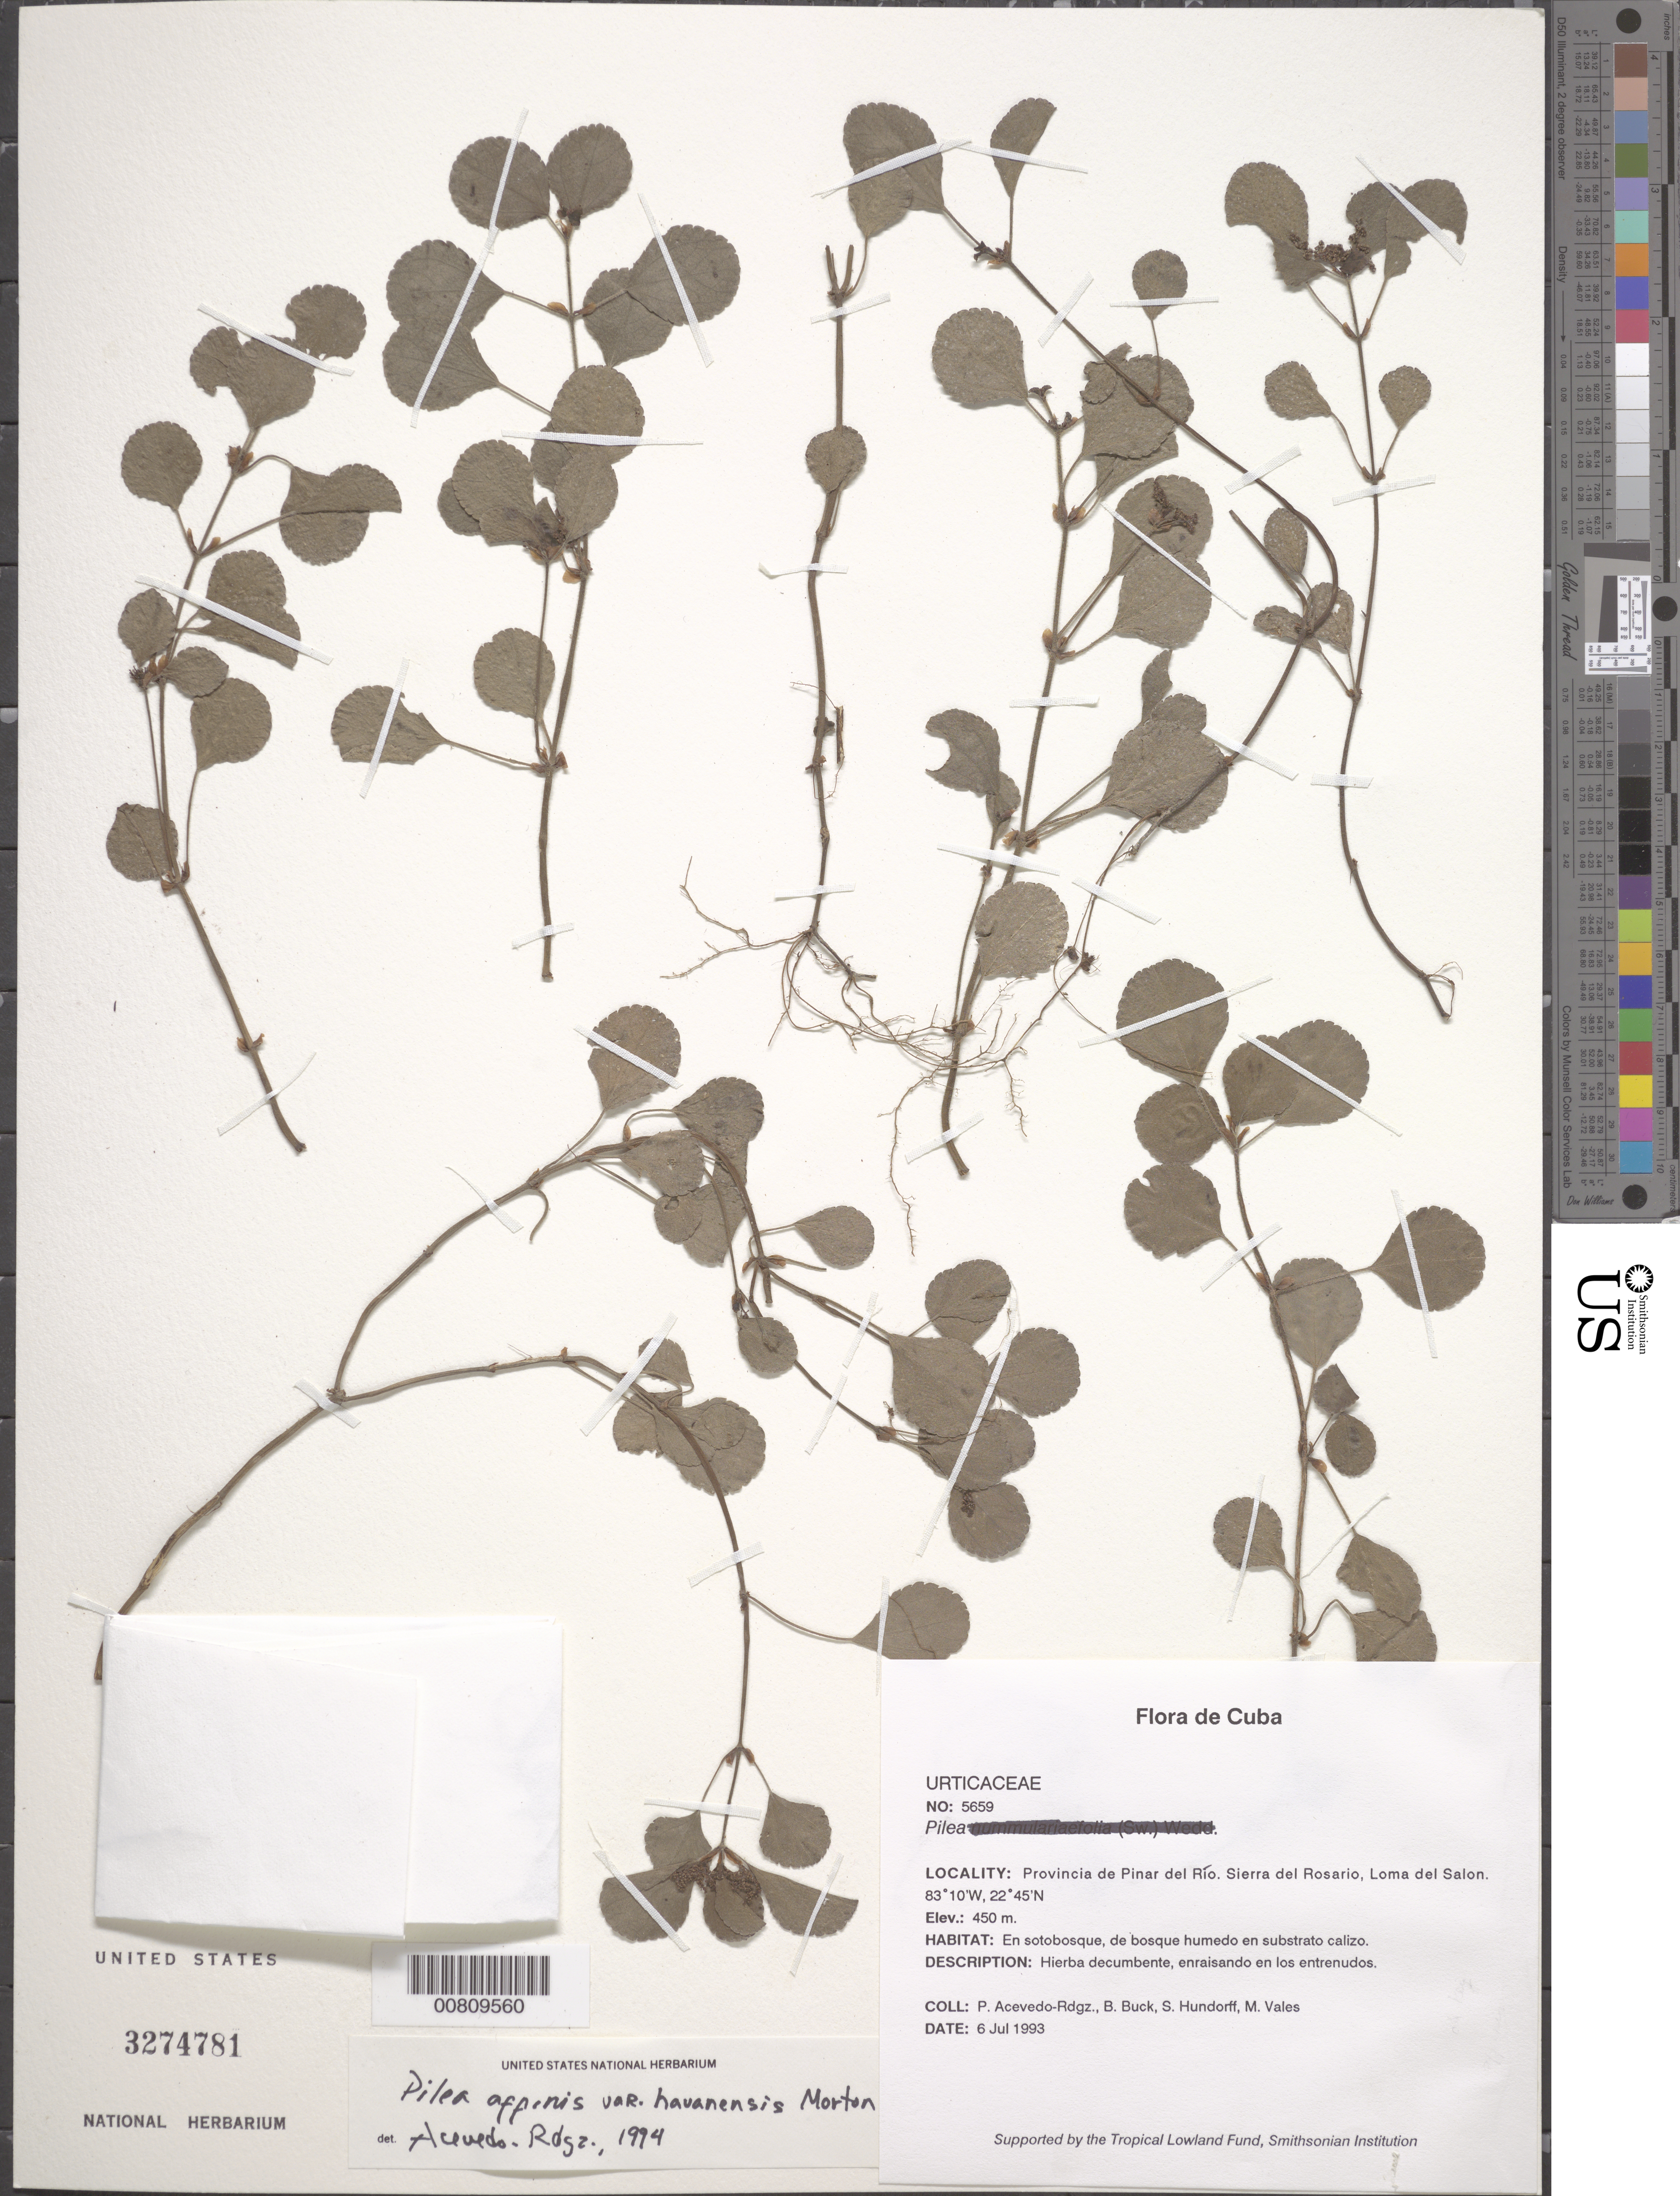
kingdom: Plantae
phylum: Tracheophyta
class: Magnoliopsida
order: Rosales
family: Urticaceae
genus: Pilea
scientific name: Pilea affinis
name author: C.V. Morton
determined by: Oviedo, R.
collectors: P. Acevedo-Rodr., B. Buck, S. Hundorf & M. Vales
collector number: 5659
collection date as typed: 06 Jul 1993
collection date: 1993-07-06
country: Cuba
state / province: Pinar del Rio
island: Cuba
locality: Provincia de Pinar del Río Sierra del Rosario, Loma del Salon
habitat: En sotobosque, de bosque humedo en substrato calizo.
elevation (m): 450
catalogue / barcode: US 3274781